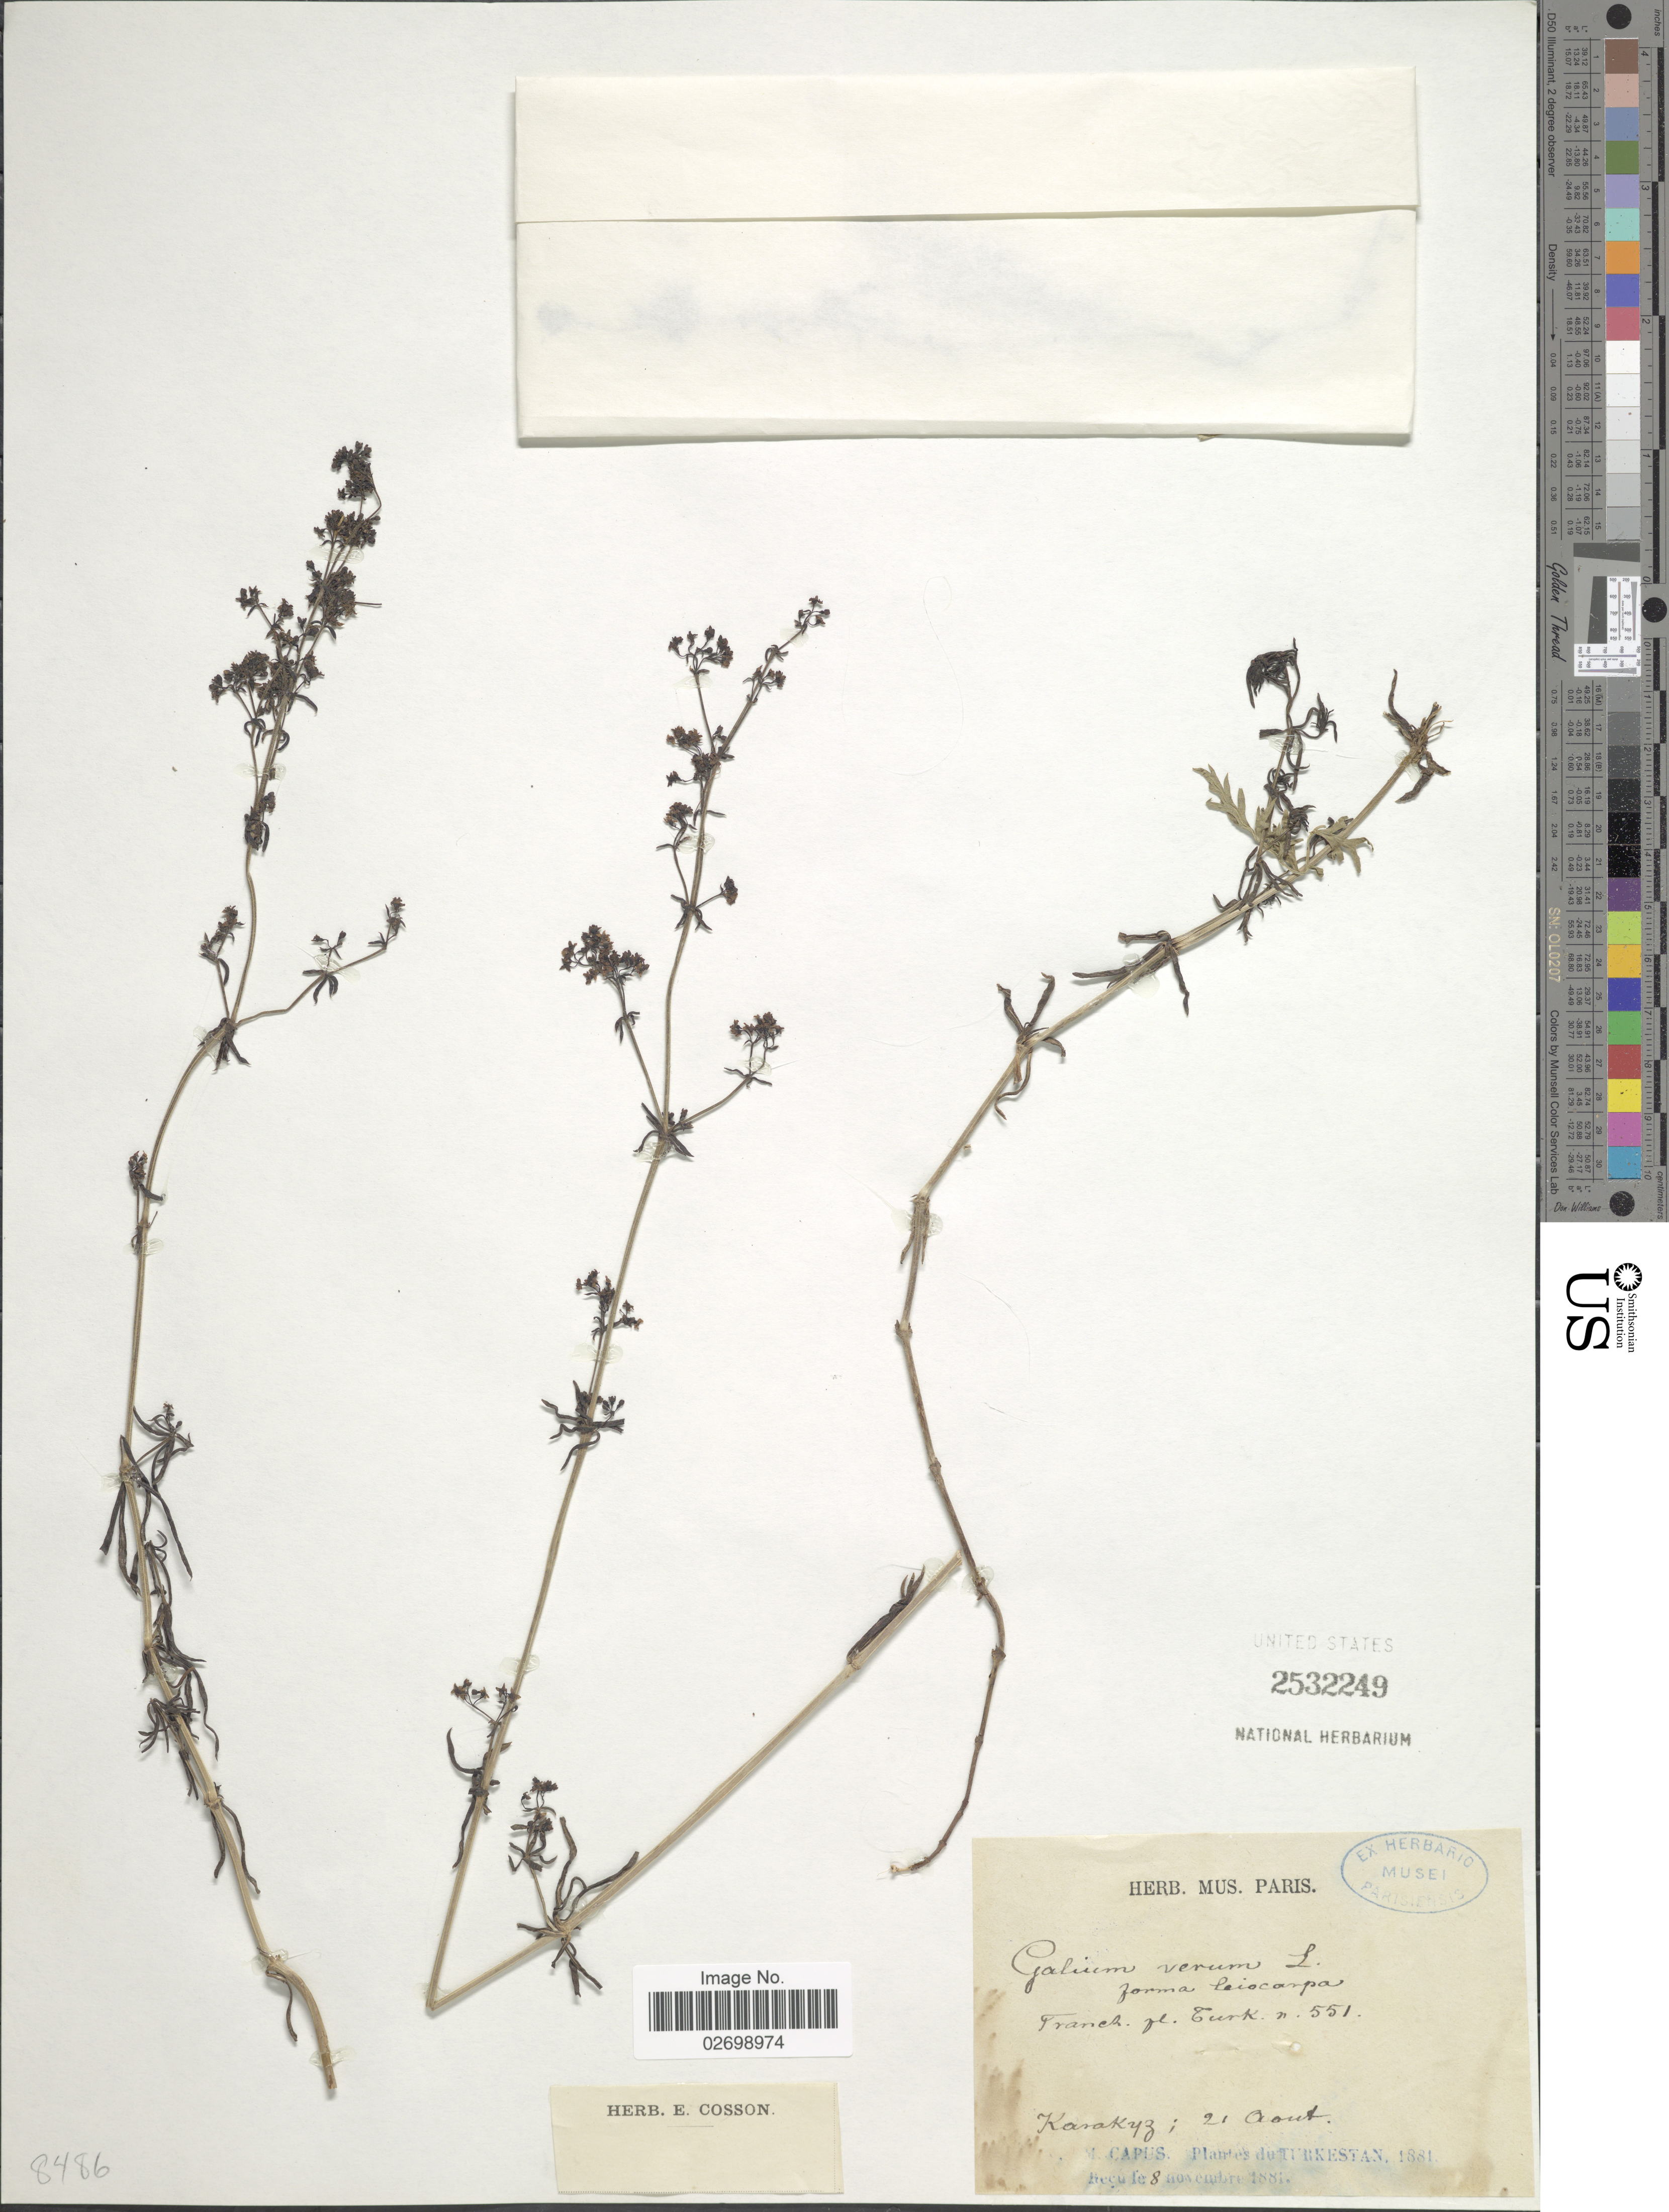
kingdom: Plantae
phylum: Tracheophyta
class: Magnoliopsida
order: Gentianales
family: Rubiaceae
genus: Galium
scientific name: Galium verum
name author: L.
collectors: M. Capus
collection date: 1881-08-21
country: Azerbaijan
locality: Karakyz, Turkestan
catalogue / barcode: US 2532249